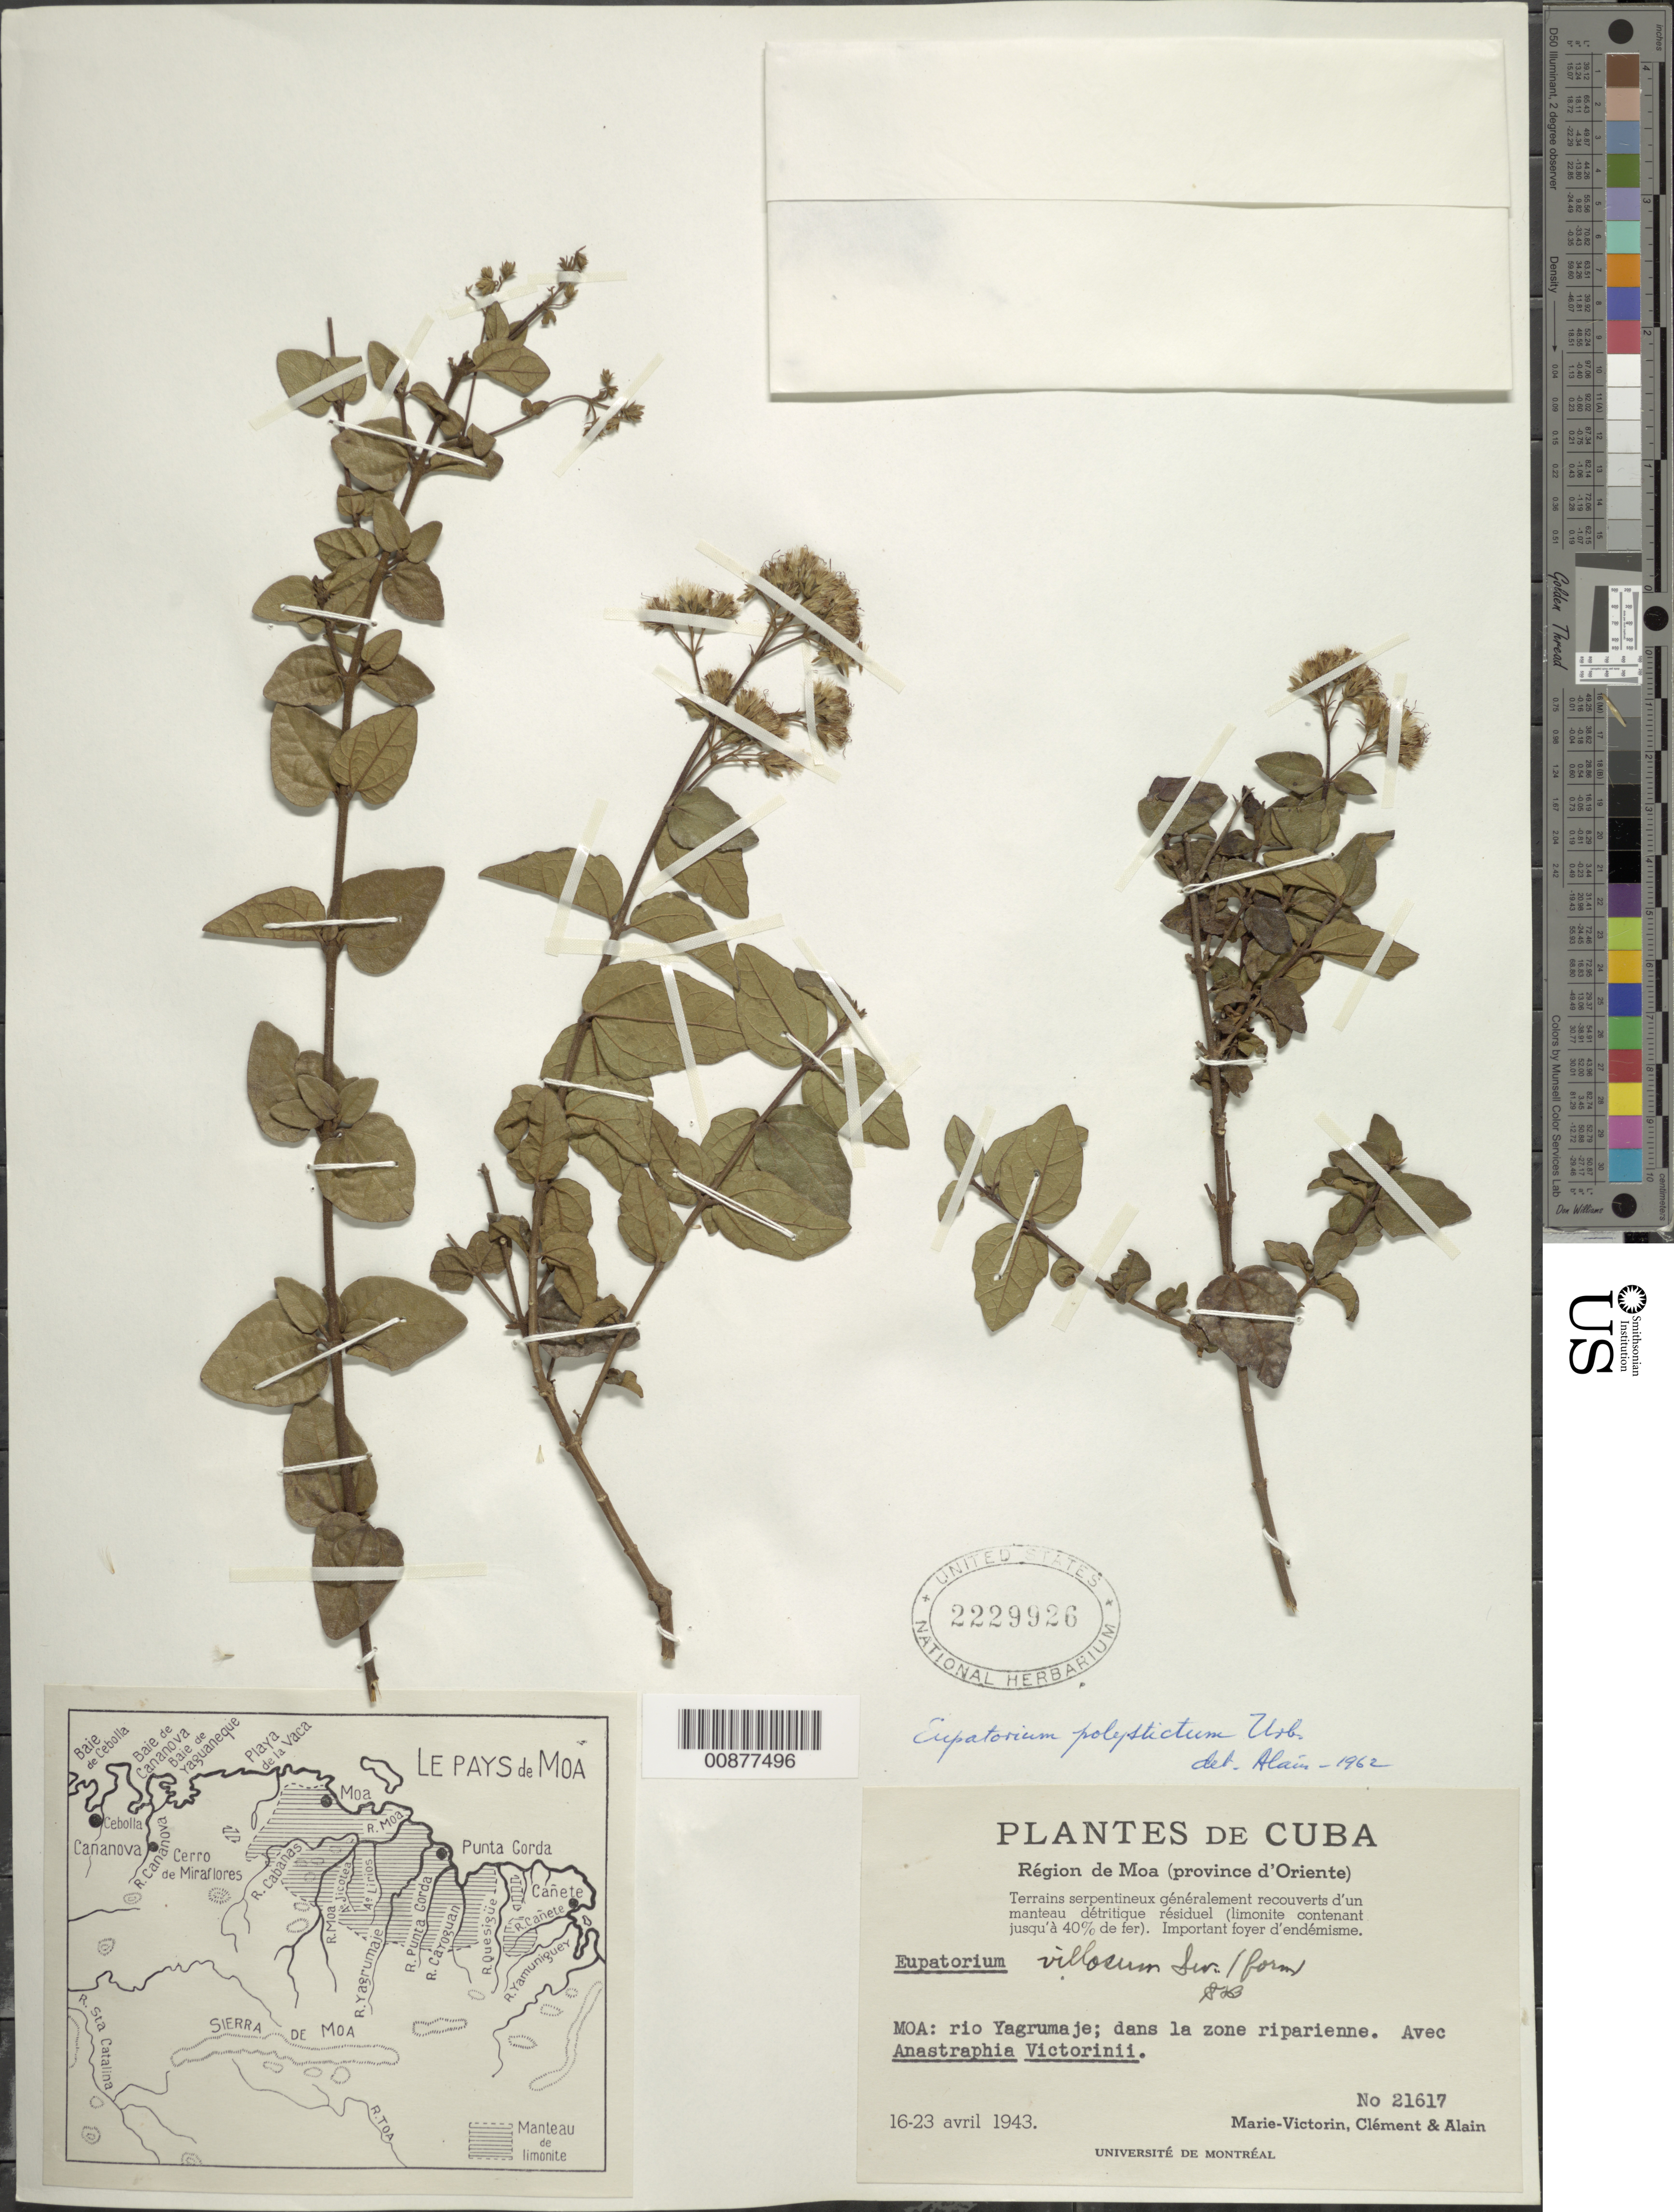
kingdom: Plantae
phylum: Tracheophyta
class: Magnoliopsida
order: Asterales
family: Asteraceae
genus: Koanophyllon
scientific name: Koanophyllon polystictum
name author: (Urb.) R.M. King & H. Rob.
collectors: Fr. Marie-Victorin, Bro. Clemente & A. H. Liogier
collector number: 21617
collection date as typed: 16 Apr 1943 to 23 Apr 1943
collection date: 1943-04-16/1943-04-23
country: Cuba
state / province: Oriente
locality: Moa. Rio Yagrumaje.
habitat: Dans la zone riparienne; avec Anastraphia victorinii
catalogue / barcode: US 2229926